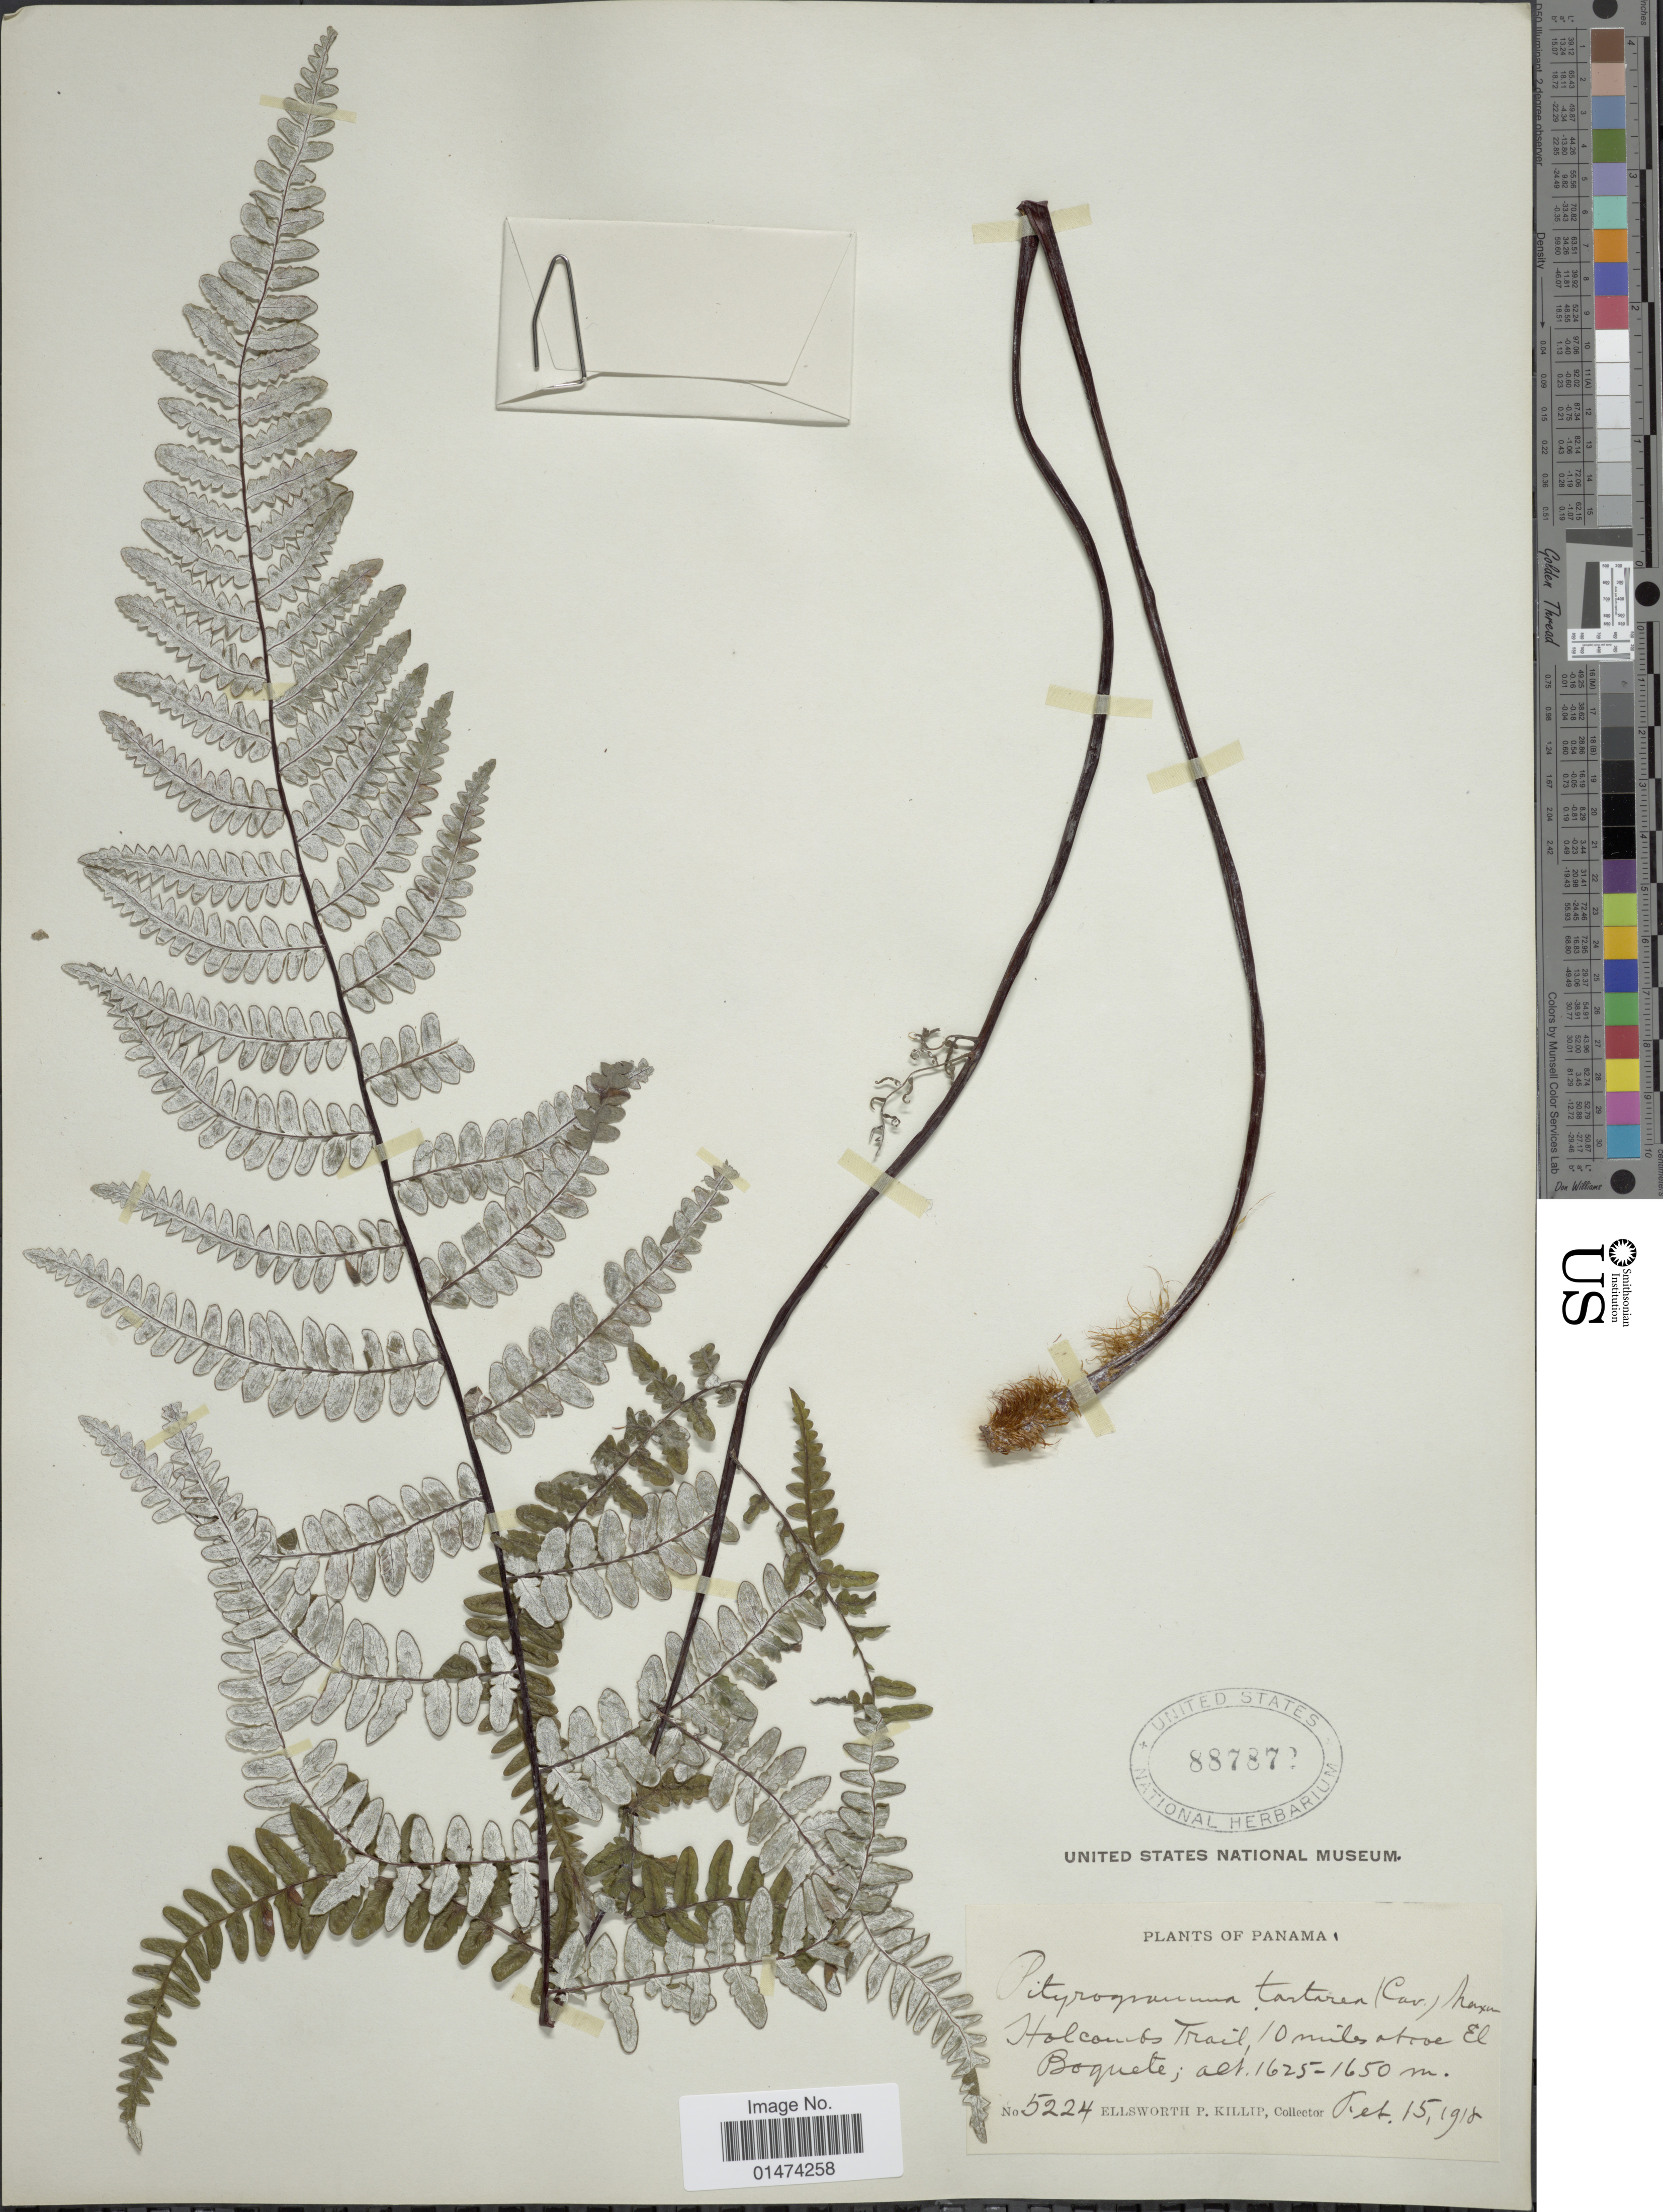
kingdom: Plantae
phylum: Tracheophyta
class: Polypodiopsida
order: Polypodiales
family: Pteridaceae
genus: Pityrogramma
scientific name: Pityrogramma tartarea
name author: (Cav.) Maxon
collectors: E. P. Killip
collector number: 5224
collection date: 1918-02-15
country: Panama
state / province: Panamá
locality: Holcombs Trail, 10 miles at El Boquete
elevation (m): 1625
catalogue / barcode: US 877872